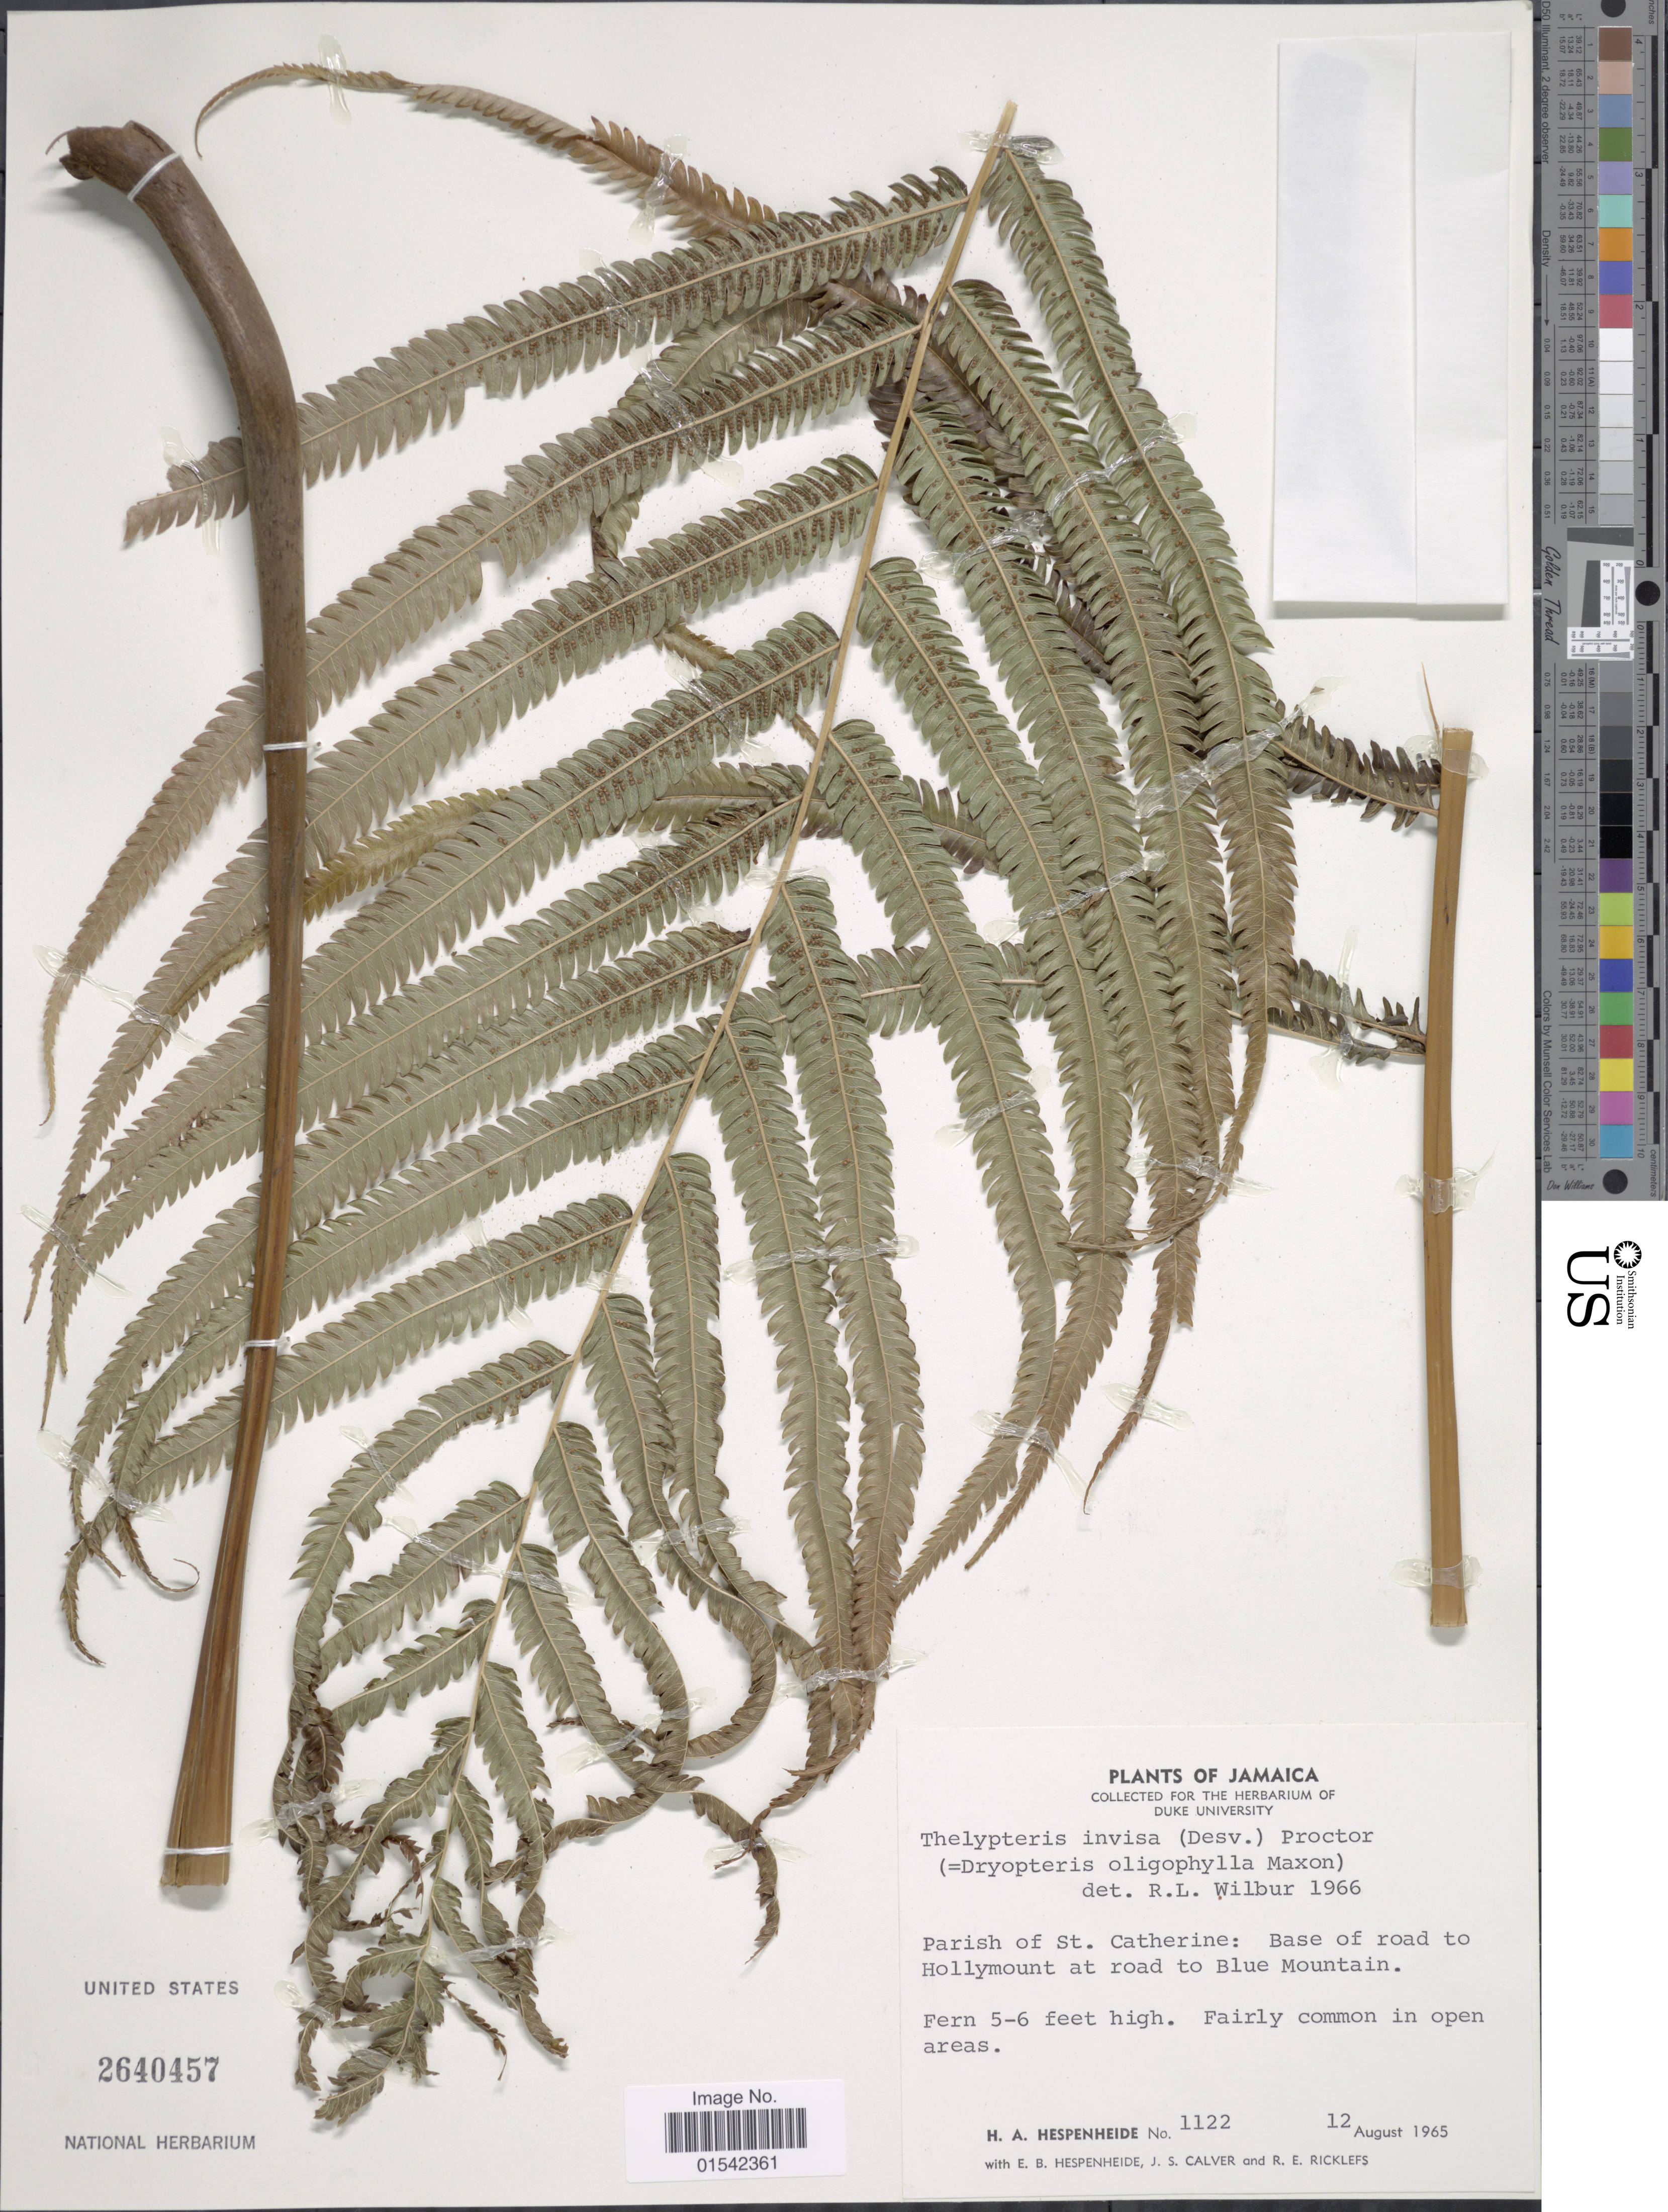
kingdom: Plantae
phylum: Tracheophyta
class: Polypodiopsida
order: Polypodiales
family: Thelypteridaceae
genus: Cyclosorus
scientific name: Cyclosorus grandis (A.R. Sm.) comb. nov., ined 2015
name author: (A.R. Sm.)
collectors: H. A. Hespenheide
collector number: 1122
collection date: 1965-08-12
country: Jamaica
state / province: Saint Catherine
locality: Parish of St. Catherine: Base of road to Hollymount at road to Blue Mountain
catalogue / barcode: US 2640457